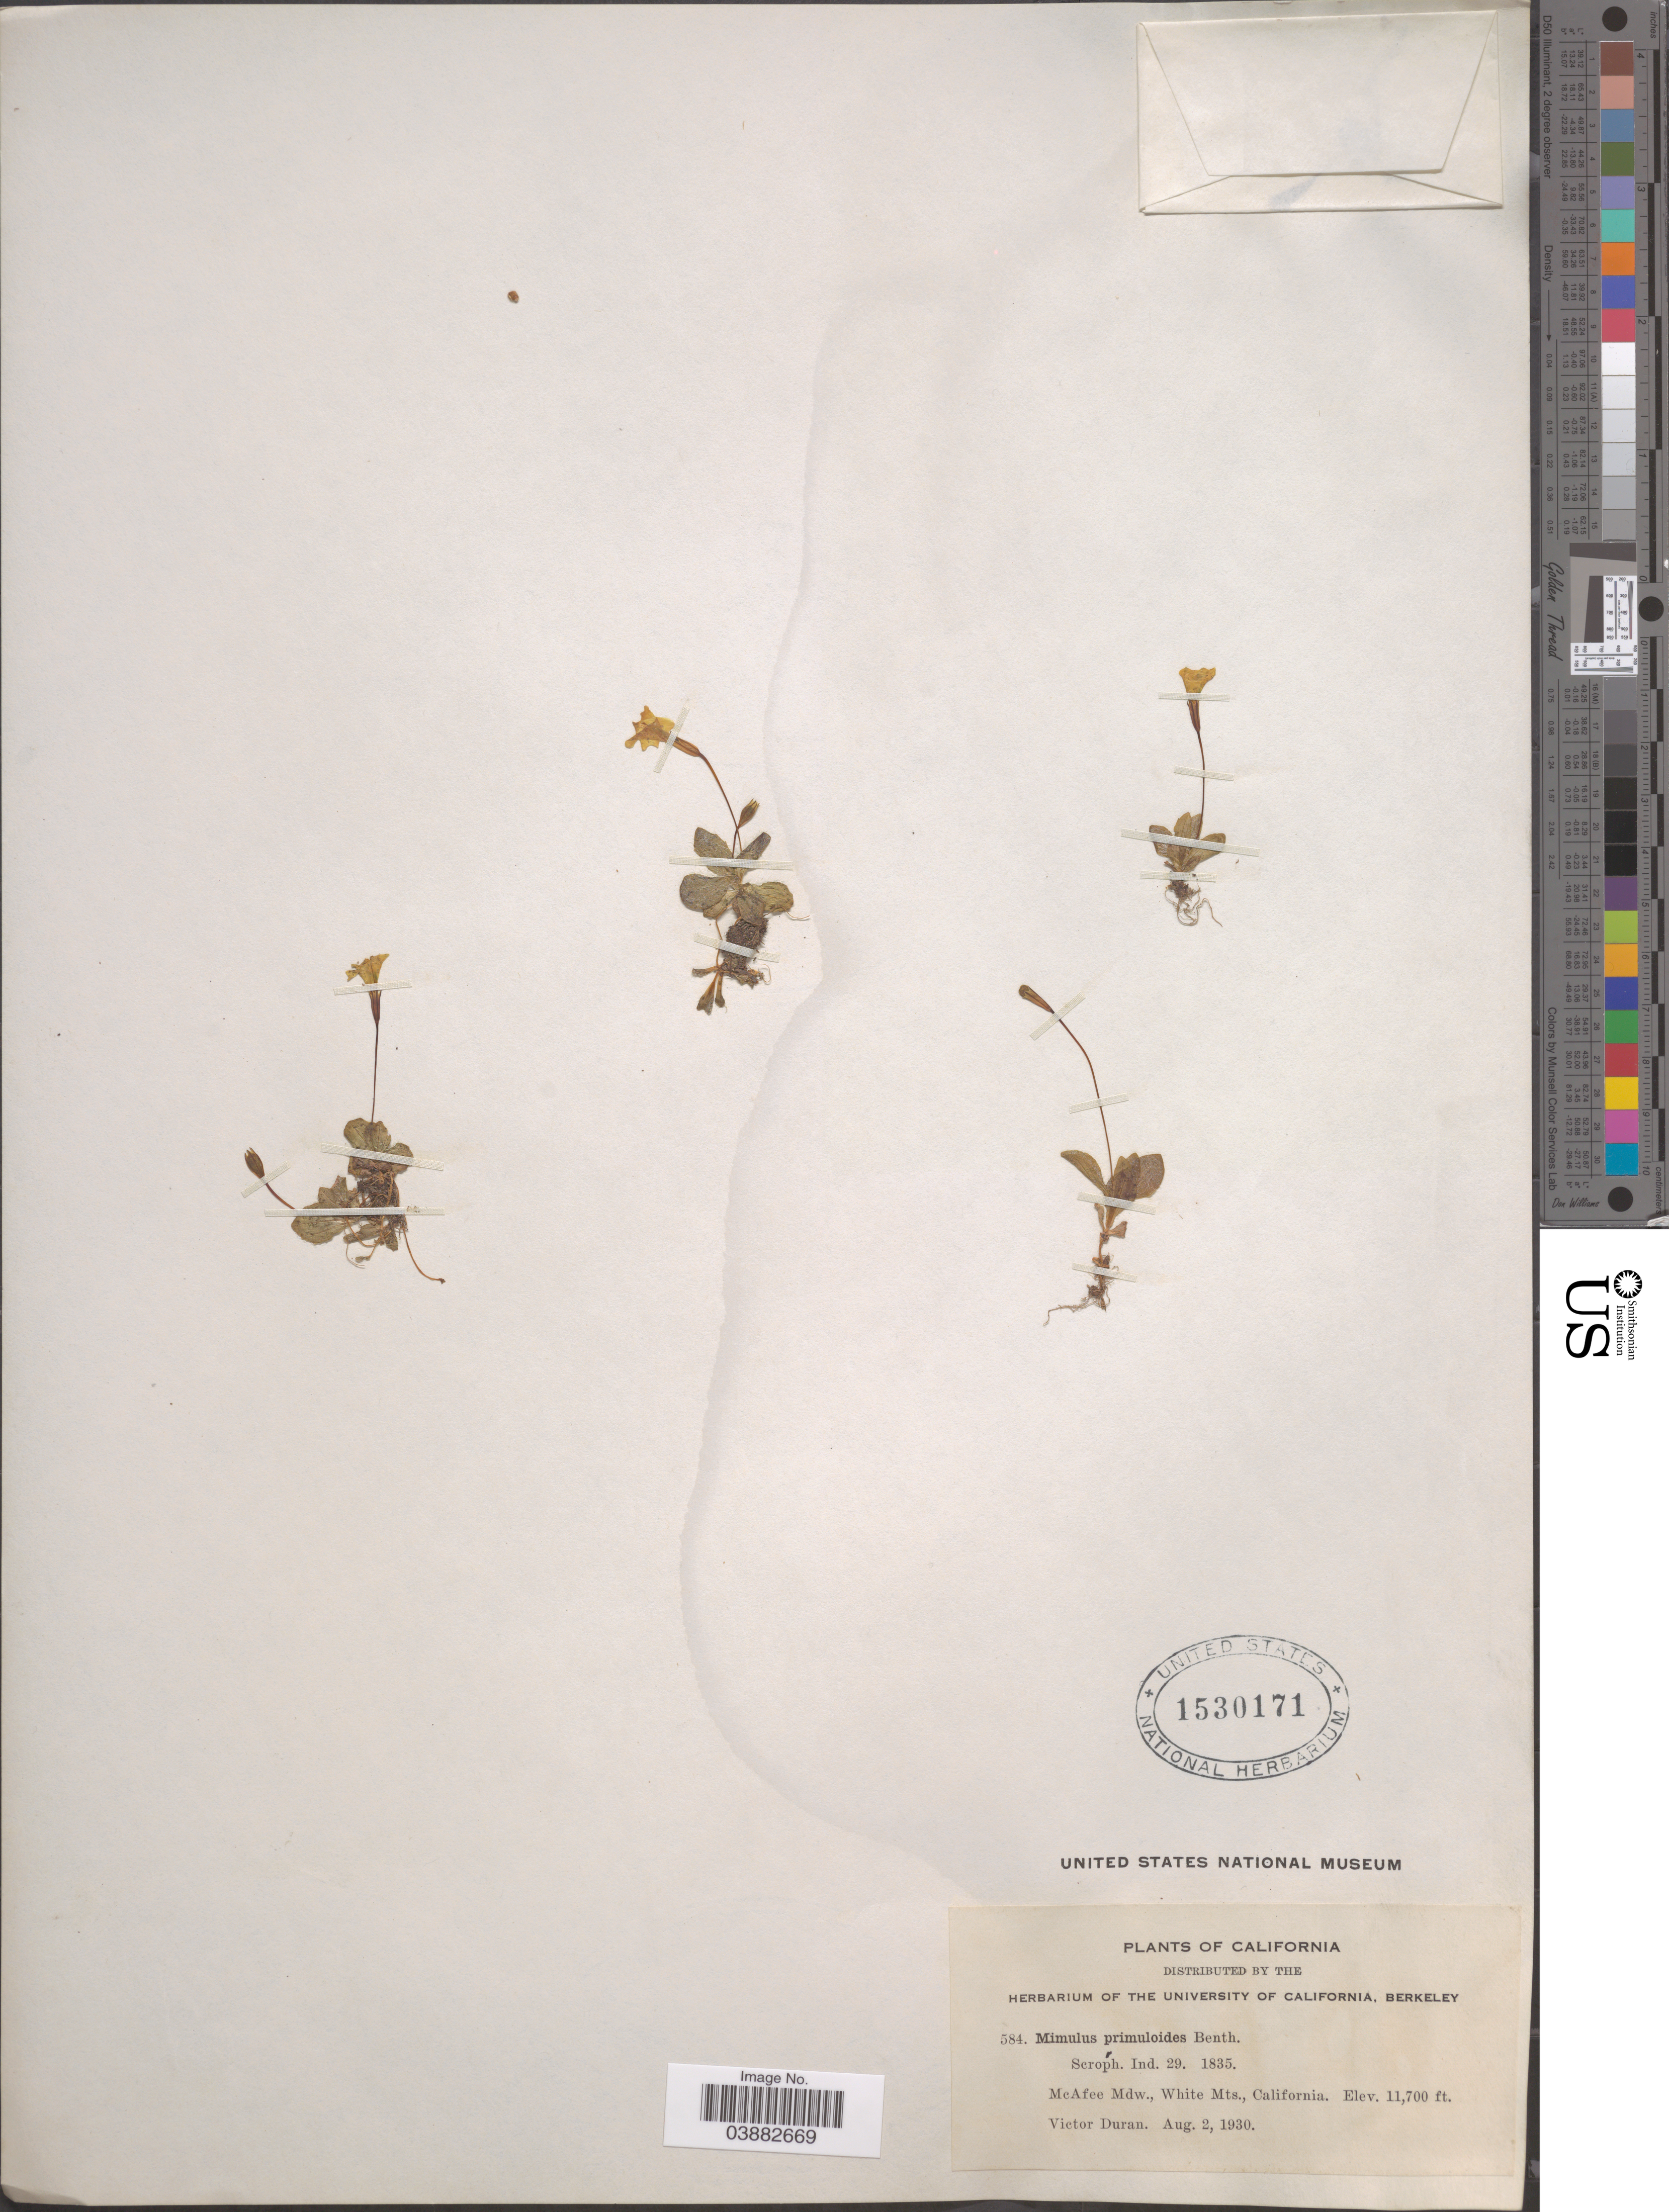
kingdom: Plantae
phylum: Tracheophyta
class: Magnoliopsida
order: Lamiales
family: Phrymaceae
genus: Mimulus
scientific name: Mimulus primuloides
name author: Benth.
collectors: V. Duran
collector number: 584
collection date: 1930-08-02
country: United States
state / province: California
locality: McAfee Mdw., White Mts.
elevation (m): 3566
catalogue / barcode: US 1530171